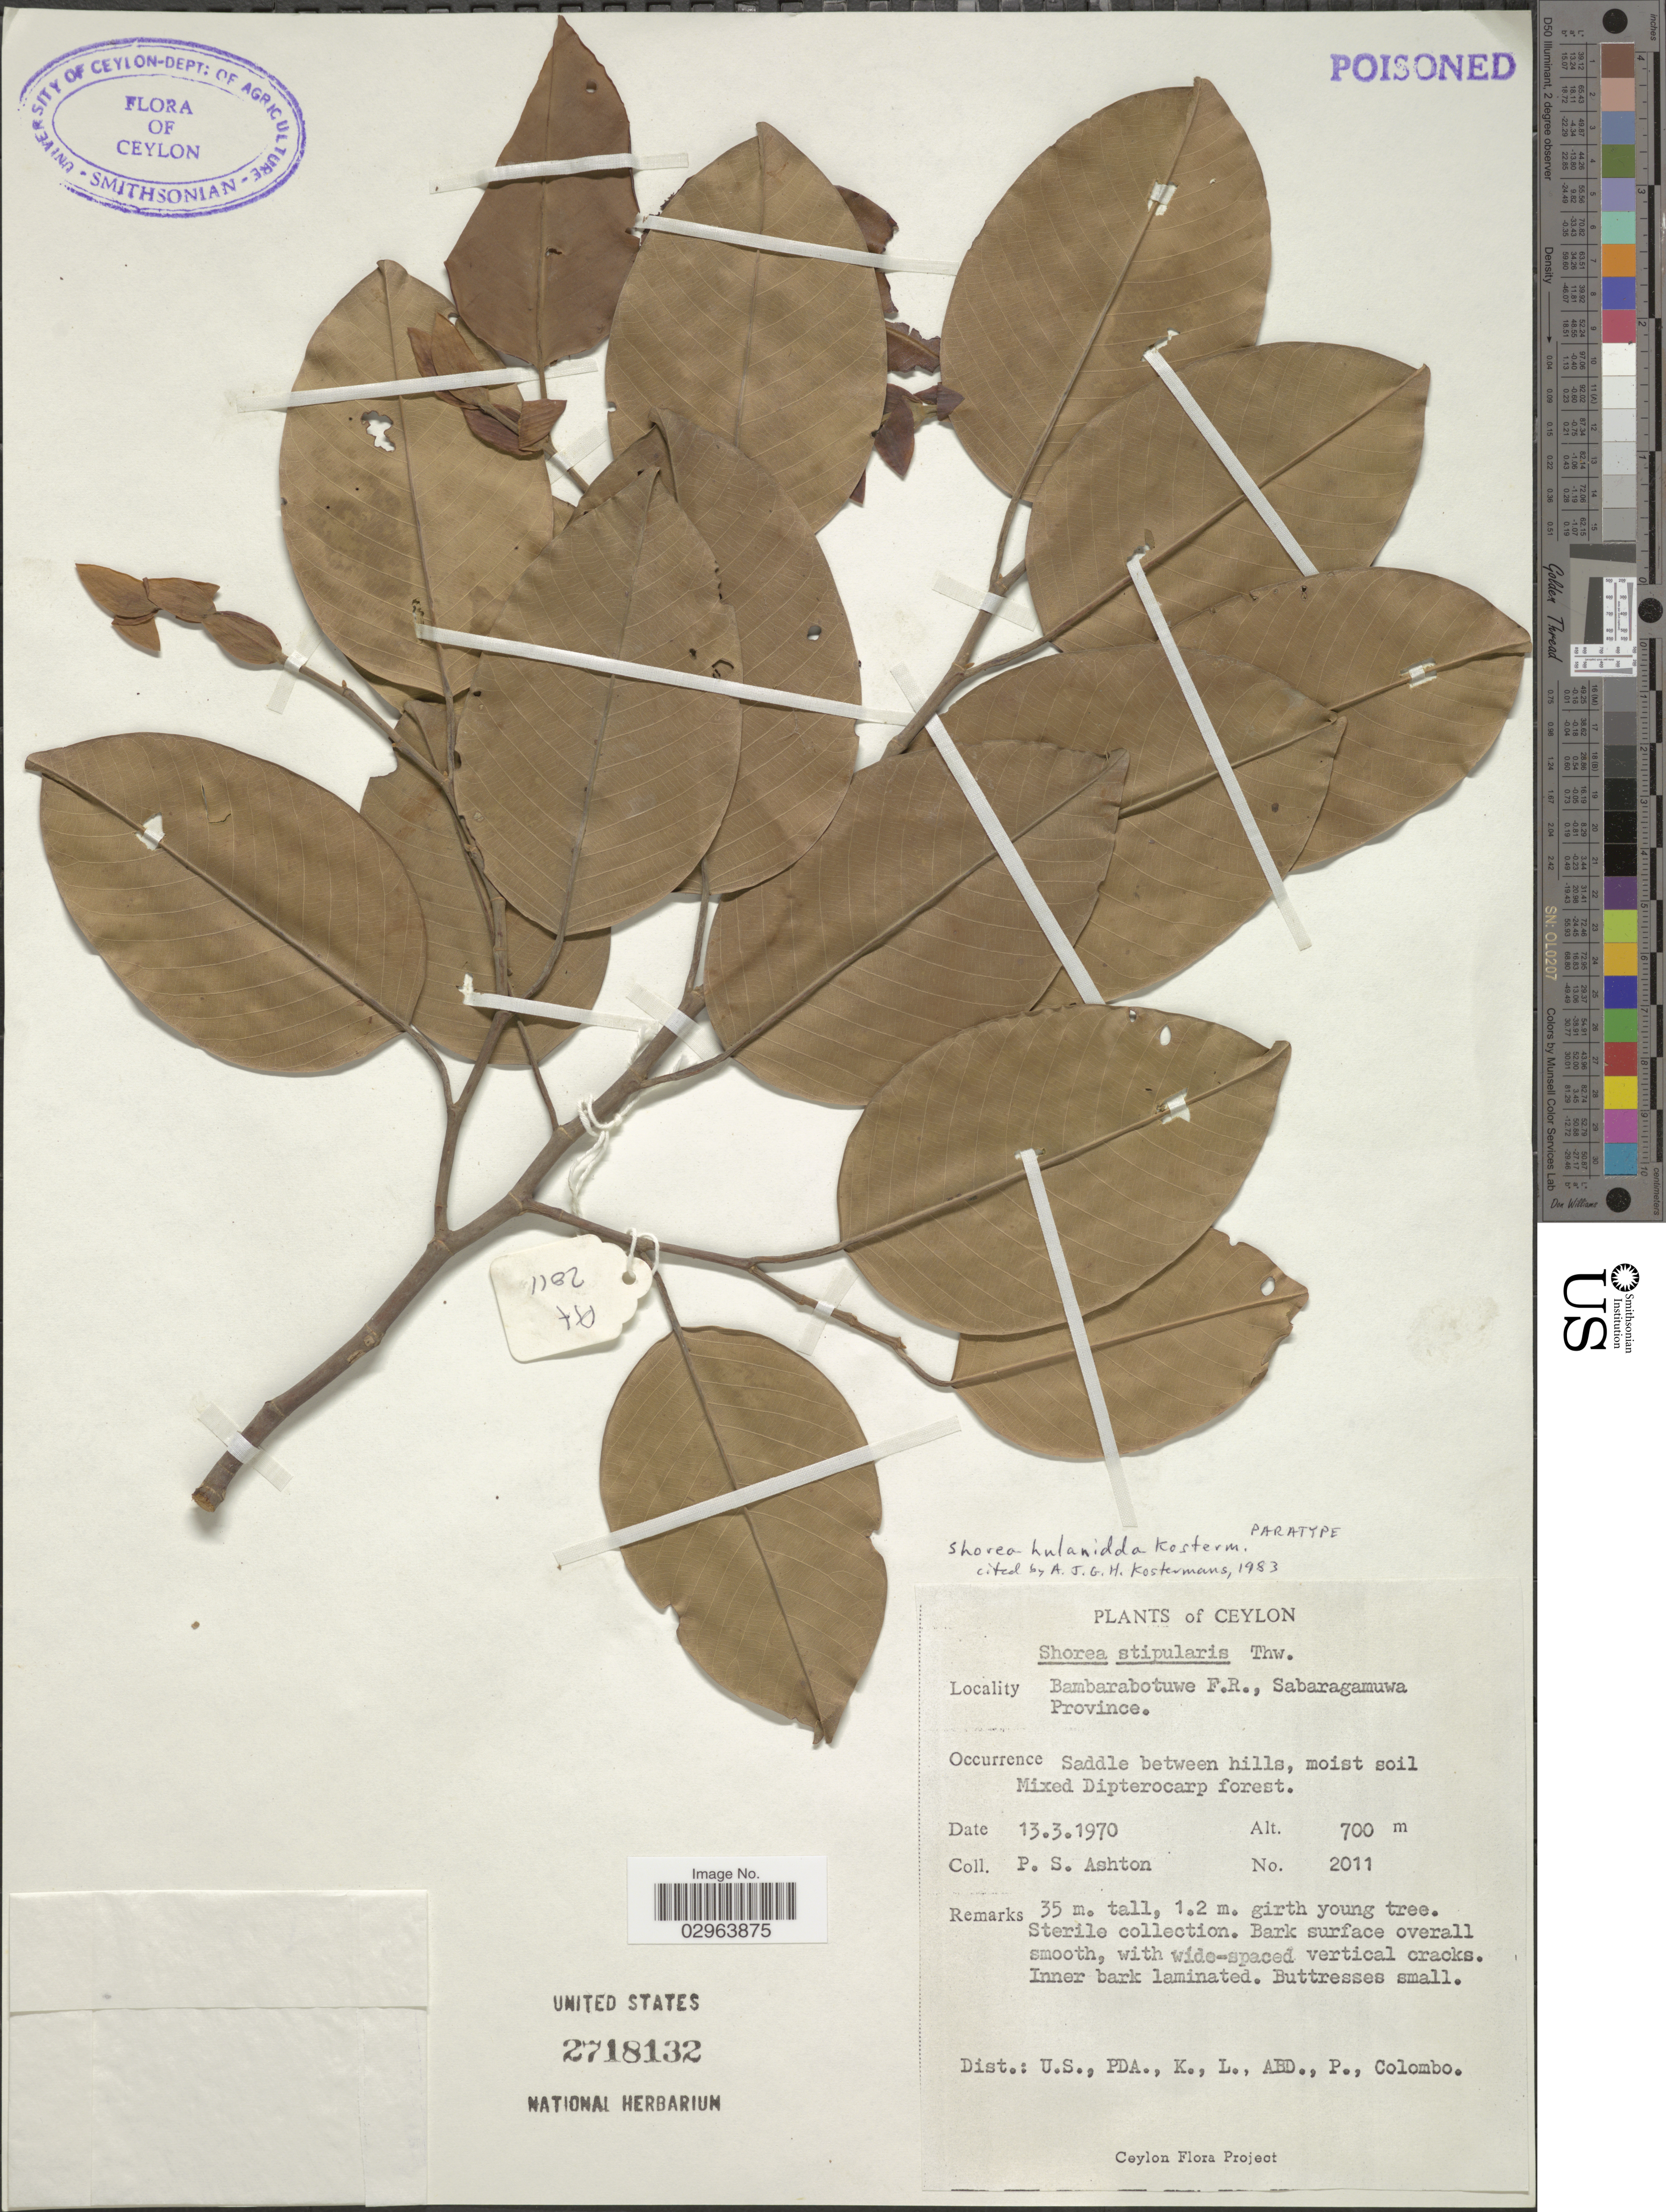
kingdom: Plantae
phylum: Tracheophyta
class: Magnoliopsida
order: Malvales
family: Dipterocarpaceae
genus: Anthoshorea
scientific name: Anthoshorea hulanidda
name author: (Kosterm.) P.S. Ashton & J. Heck.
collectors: P. S. Ashton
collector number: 2011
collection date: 1970-03-13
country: Sri Lanka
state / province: Sabaragamuwa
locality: Ceylon, Bambarabotuwe F.R. Saddle between hills.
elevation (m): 700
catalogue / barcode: US 2718132